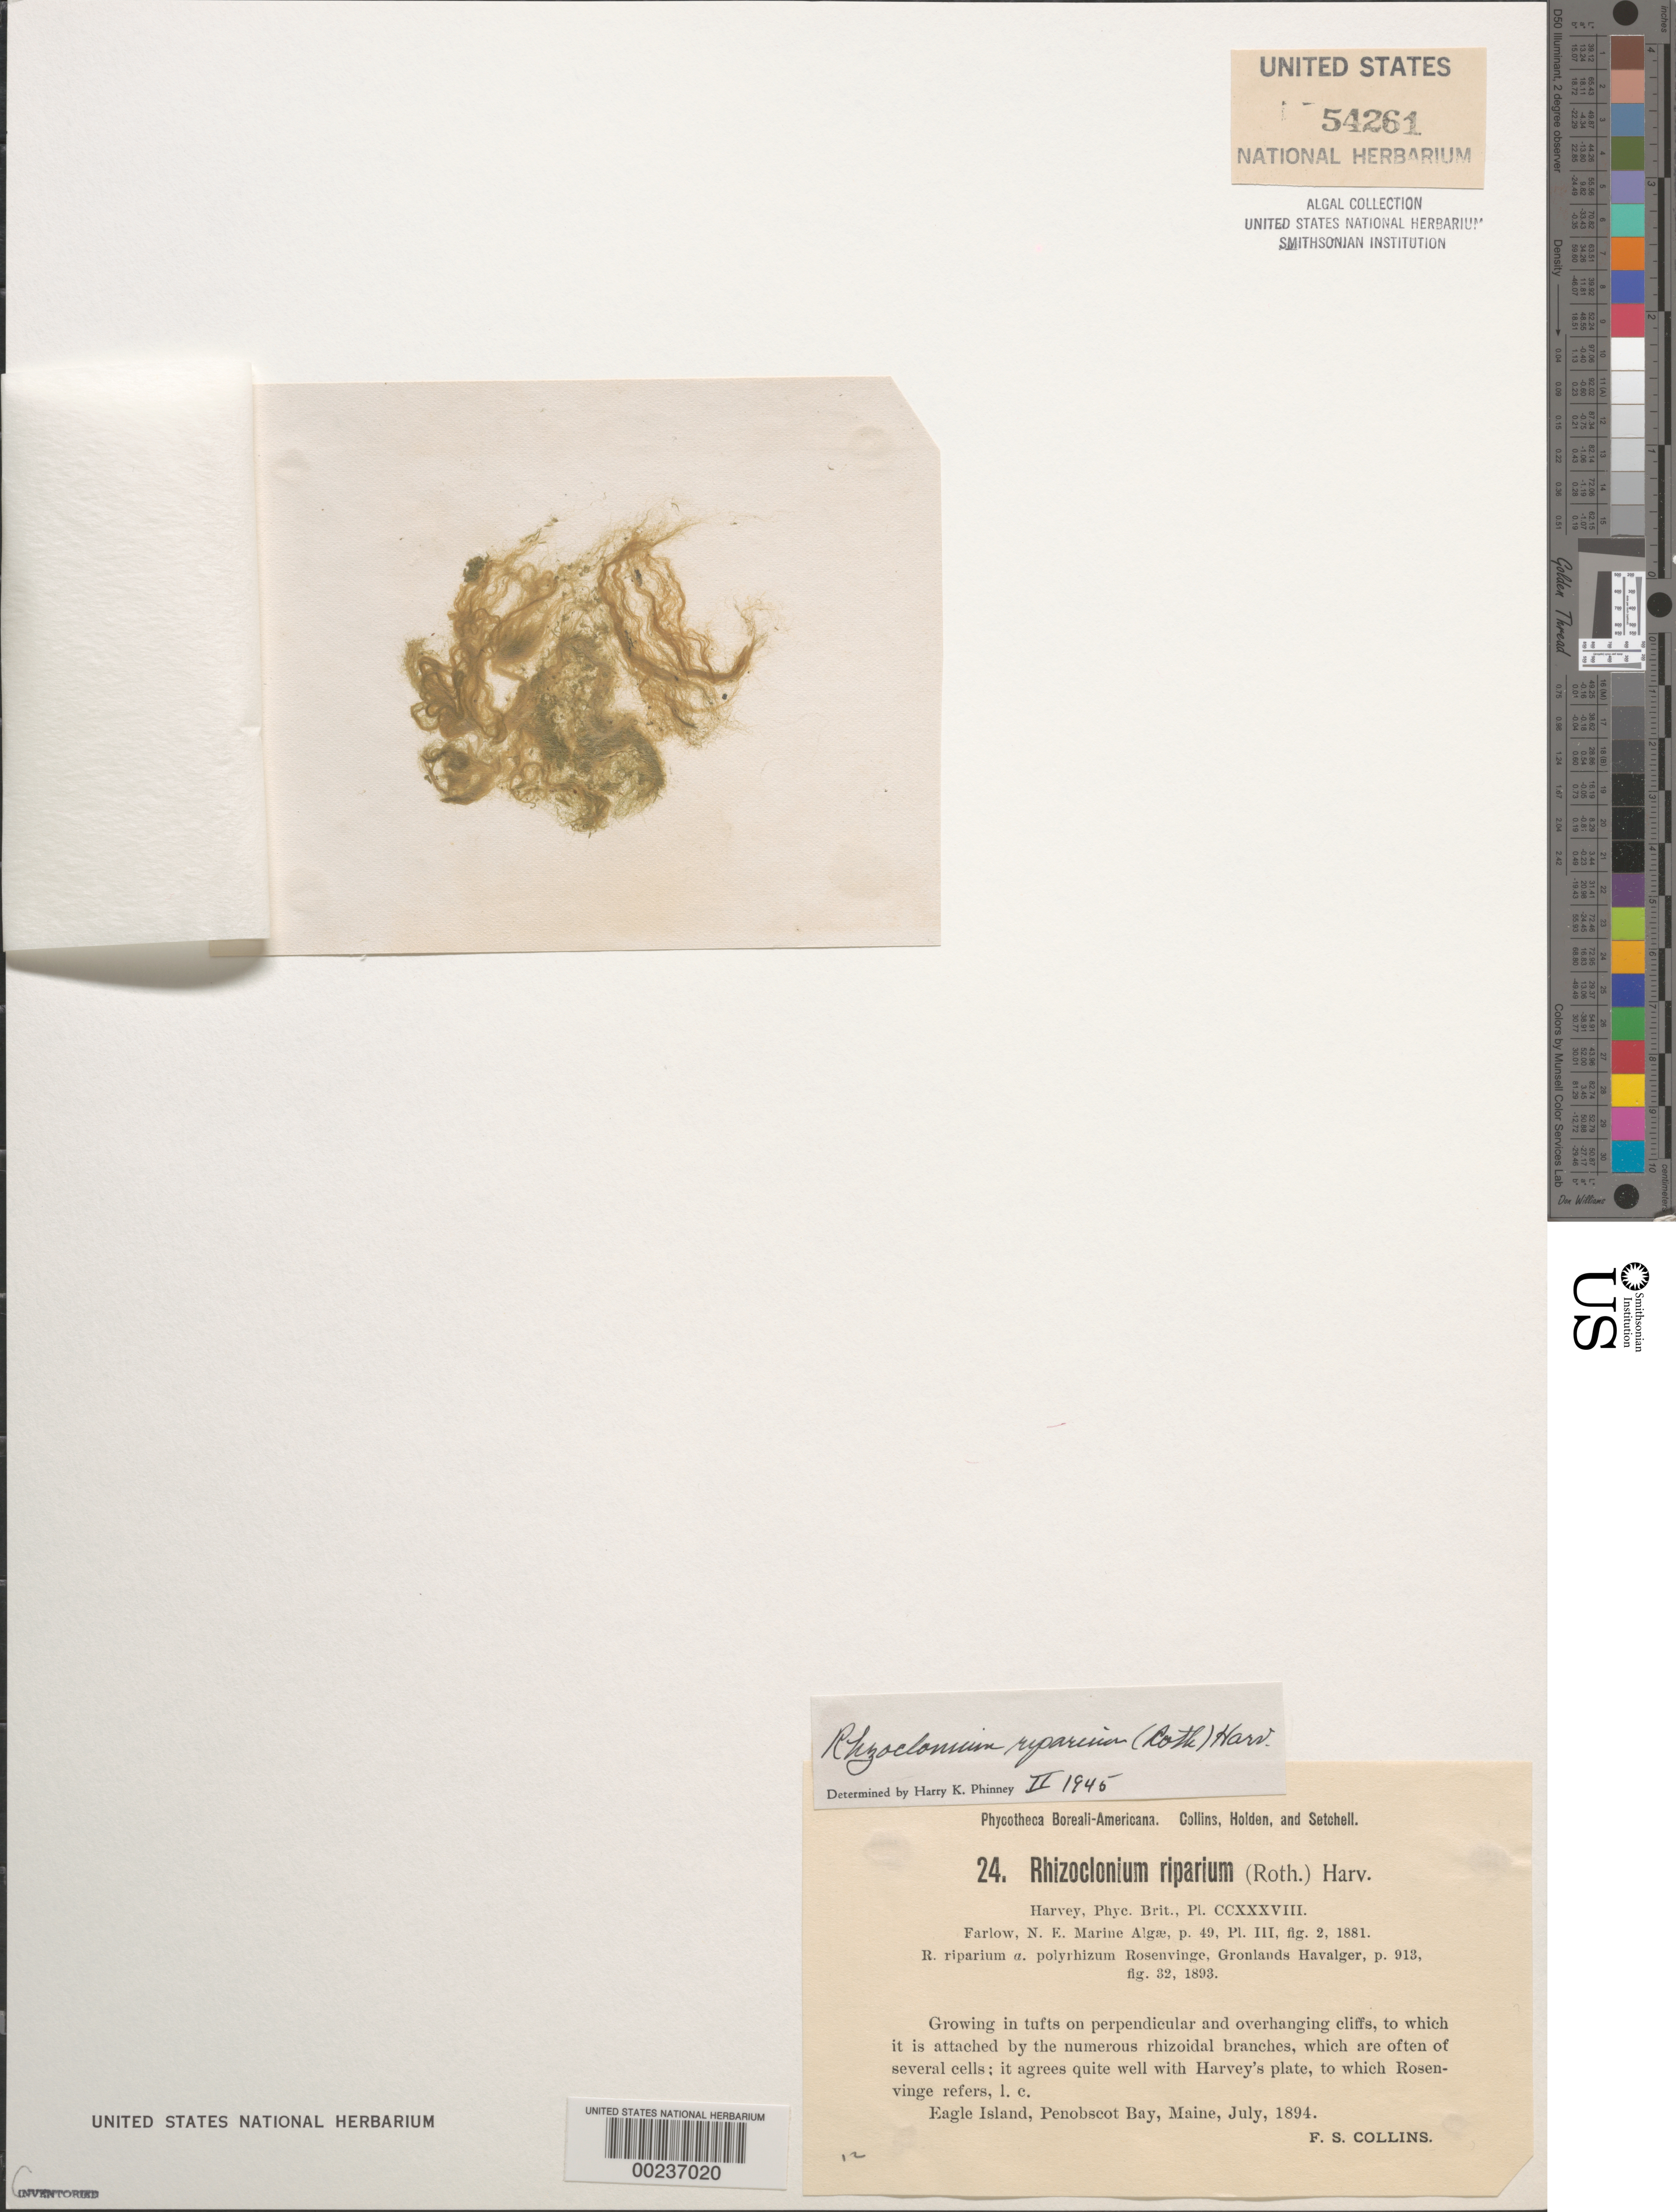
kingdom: Plantae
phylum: Chlorophyta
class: Ulvophyceae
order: Cladophorales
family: Cladophoraceae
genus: Rhizoclonium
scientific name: Rhizoclonium riparium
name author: (Roth) Harv.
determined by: Phinney, H. K.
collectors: F. Collins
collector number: PB-A 24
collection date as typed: Jul 1894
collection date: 1894-07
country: United States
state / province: Maine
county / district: Knox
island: Eagle Island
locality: Penobscot Bay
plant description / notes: Collins, Holden & Setchell, Phycotheca Boreali-Americana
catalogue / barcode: US 54261